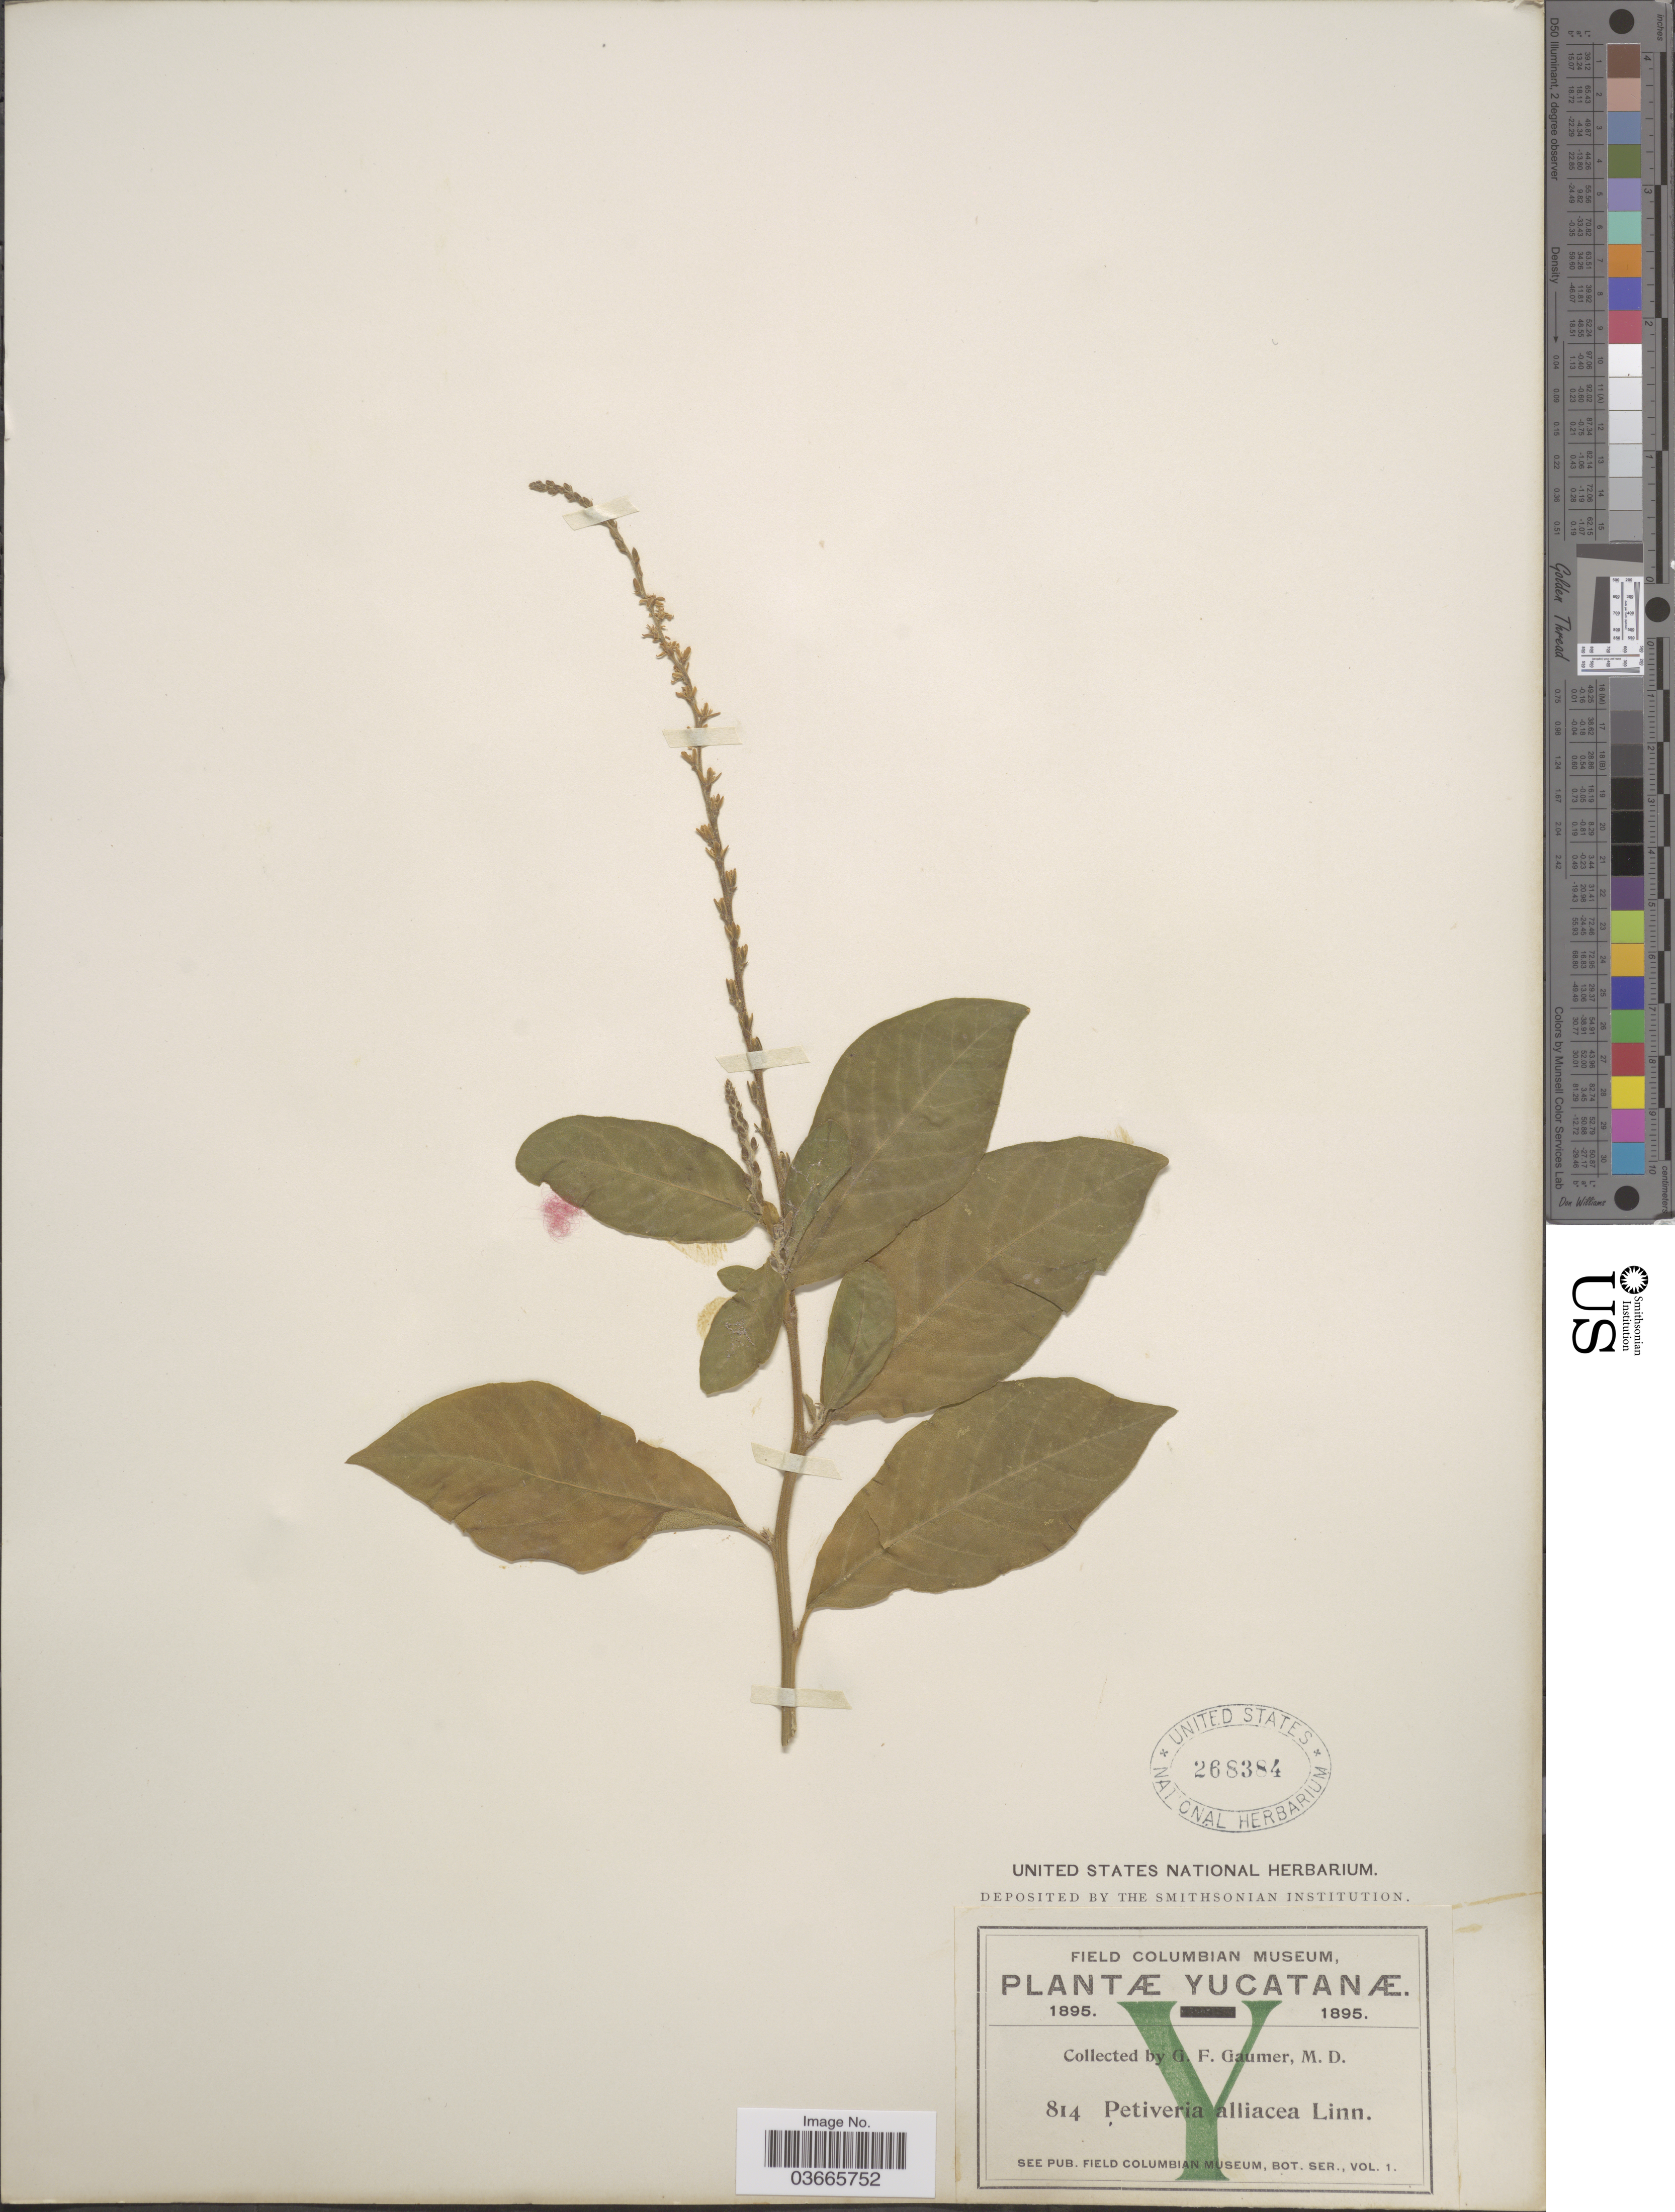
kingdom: Plantae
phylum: Tracheophyta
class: Magnoliopsida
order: Caryophyllales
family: Phytolaccaceae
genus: Petiveria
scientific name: Petiveria alliacea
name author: L.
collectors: G. F. Gaumer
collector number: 814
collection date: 1895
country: Mexico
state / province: Yucatán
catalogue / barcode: US 268384